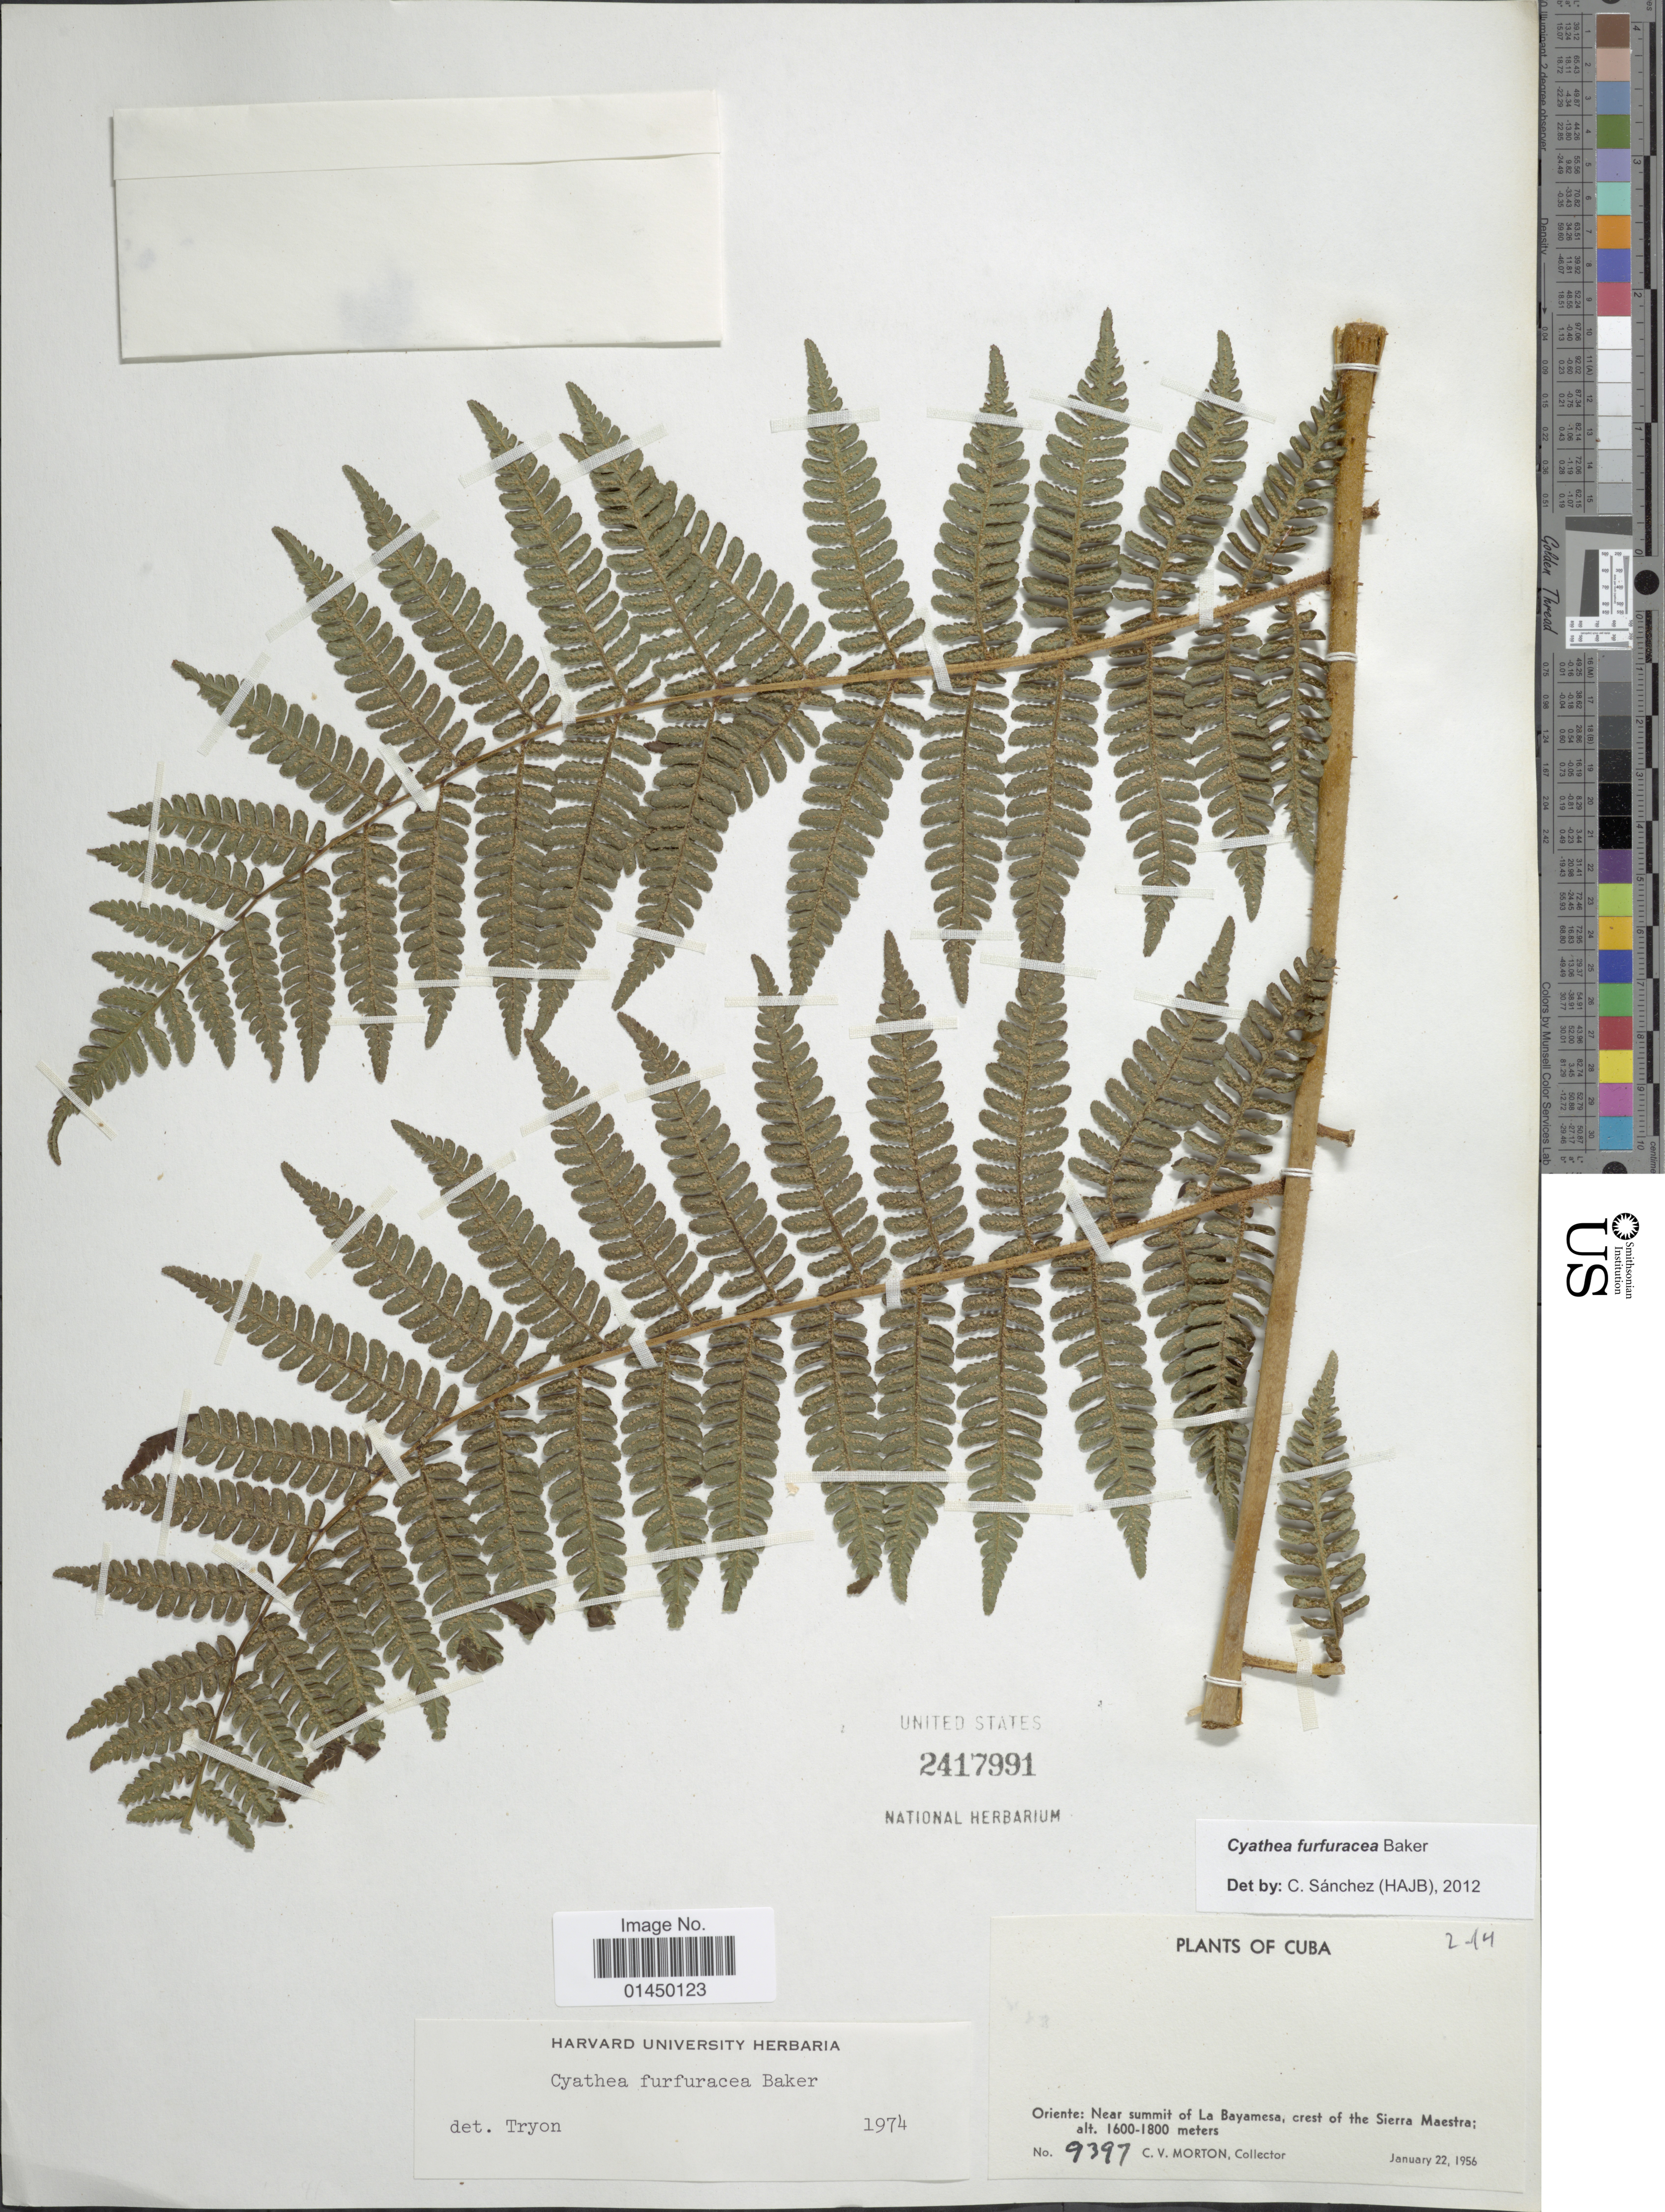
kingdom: Plantae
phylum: Tracheophyta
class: Polypodiopsida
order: Cyatheales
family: Cyatheaceae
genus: Cyathea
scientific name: Cyathea furfuracea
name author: Christ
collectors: C. V. Morton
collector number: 9397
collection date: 1956-01-22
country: Cuba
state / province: Oriente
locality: Oriente: Near summit of La Bayamesa, crest of the Sierra Maestra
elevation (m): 1600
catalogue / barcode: US 2417991